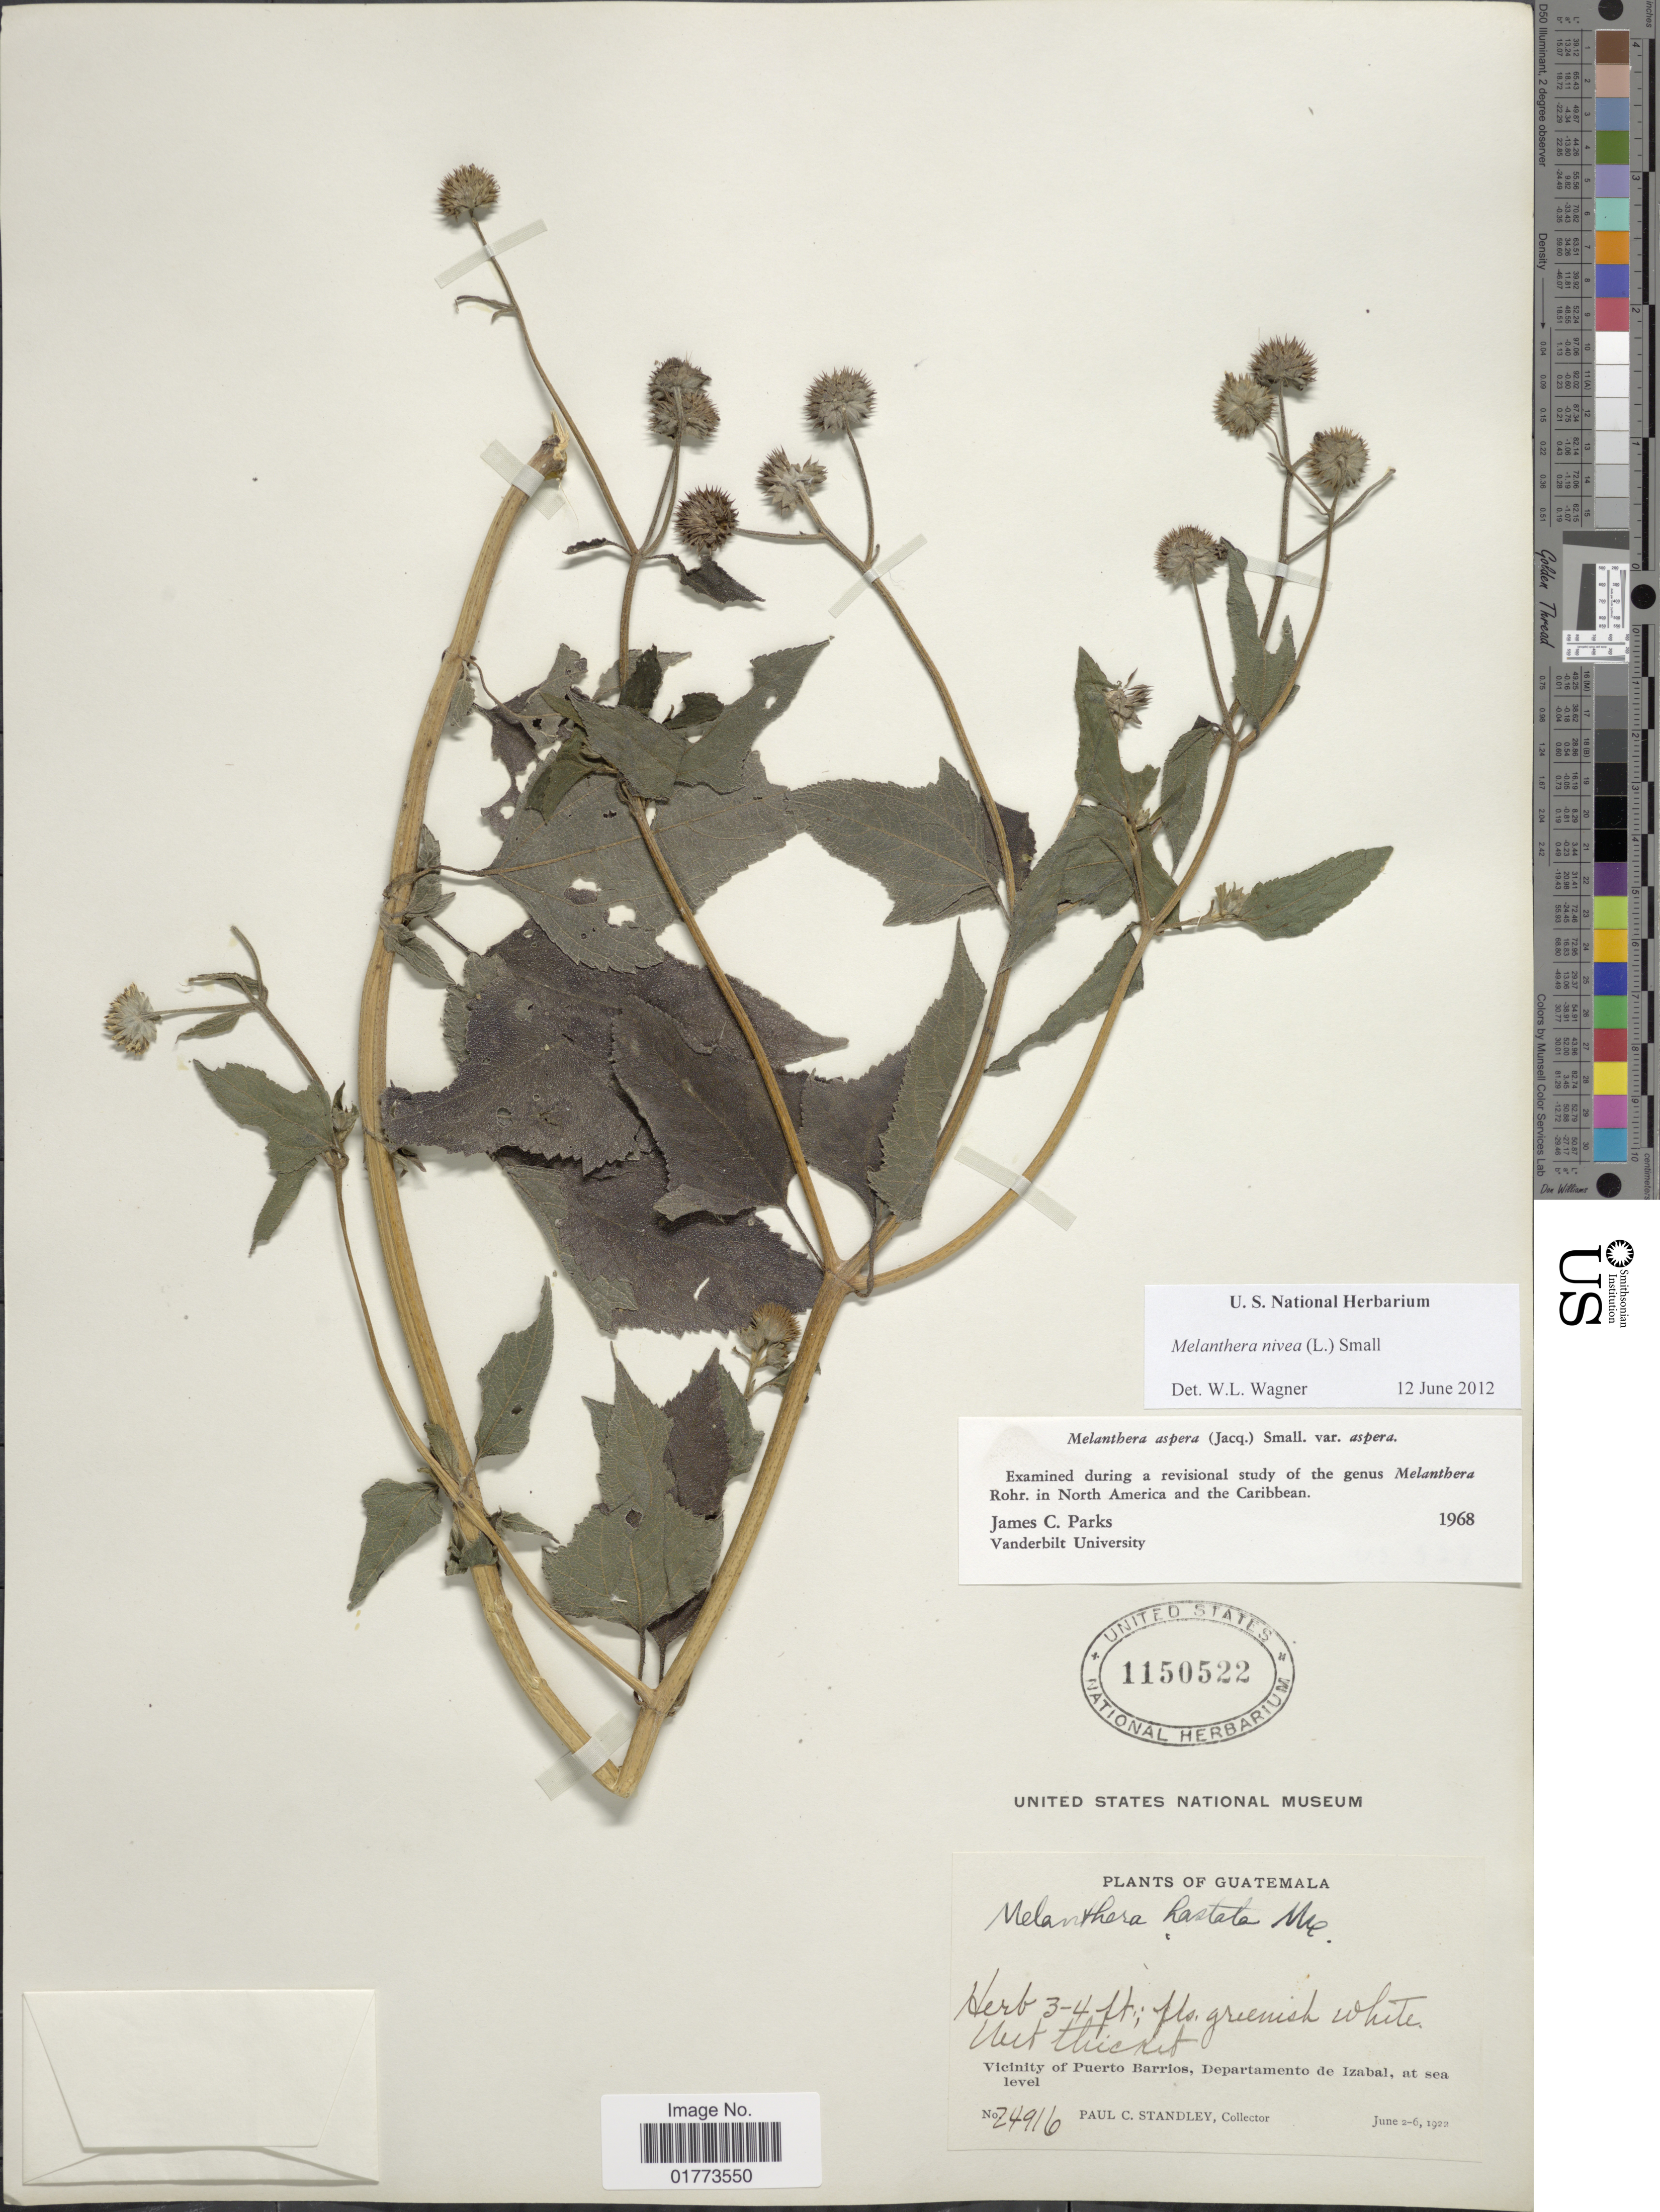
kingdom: Plantae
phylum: Tracheophyta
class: Magnoliopsida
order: Asterales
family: Asteraceae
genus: Melanthera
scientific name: Melanthera nivea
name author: (L.) Small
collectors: P. C. Standley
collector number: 24916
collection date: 1922-06-02/1922-06-06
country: Guatemala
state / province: Izabal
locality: Vicinity of Puerto Barrios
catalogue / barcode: US 1150522